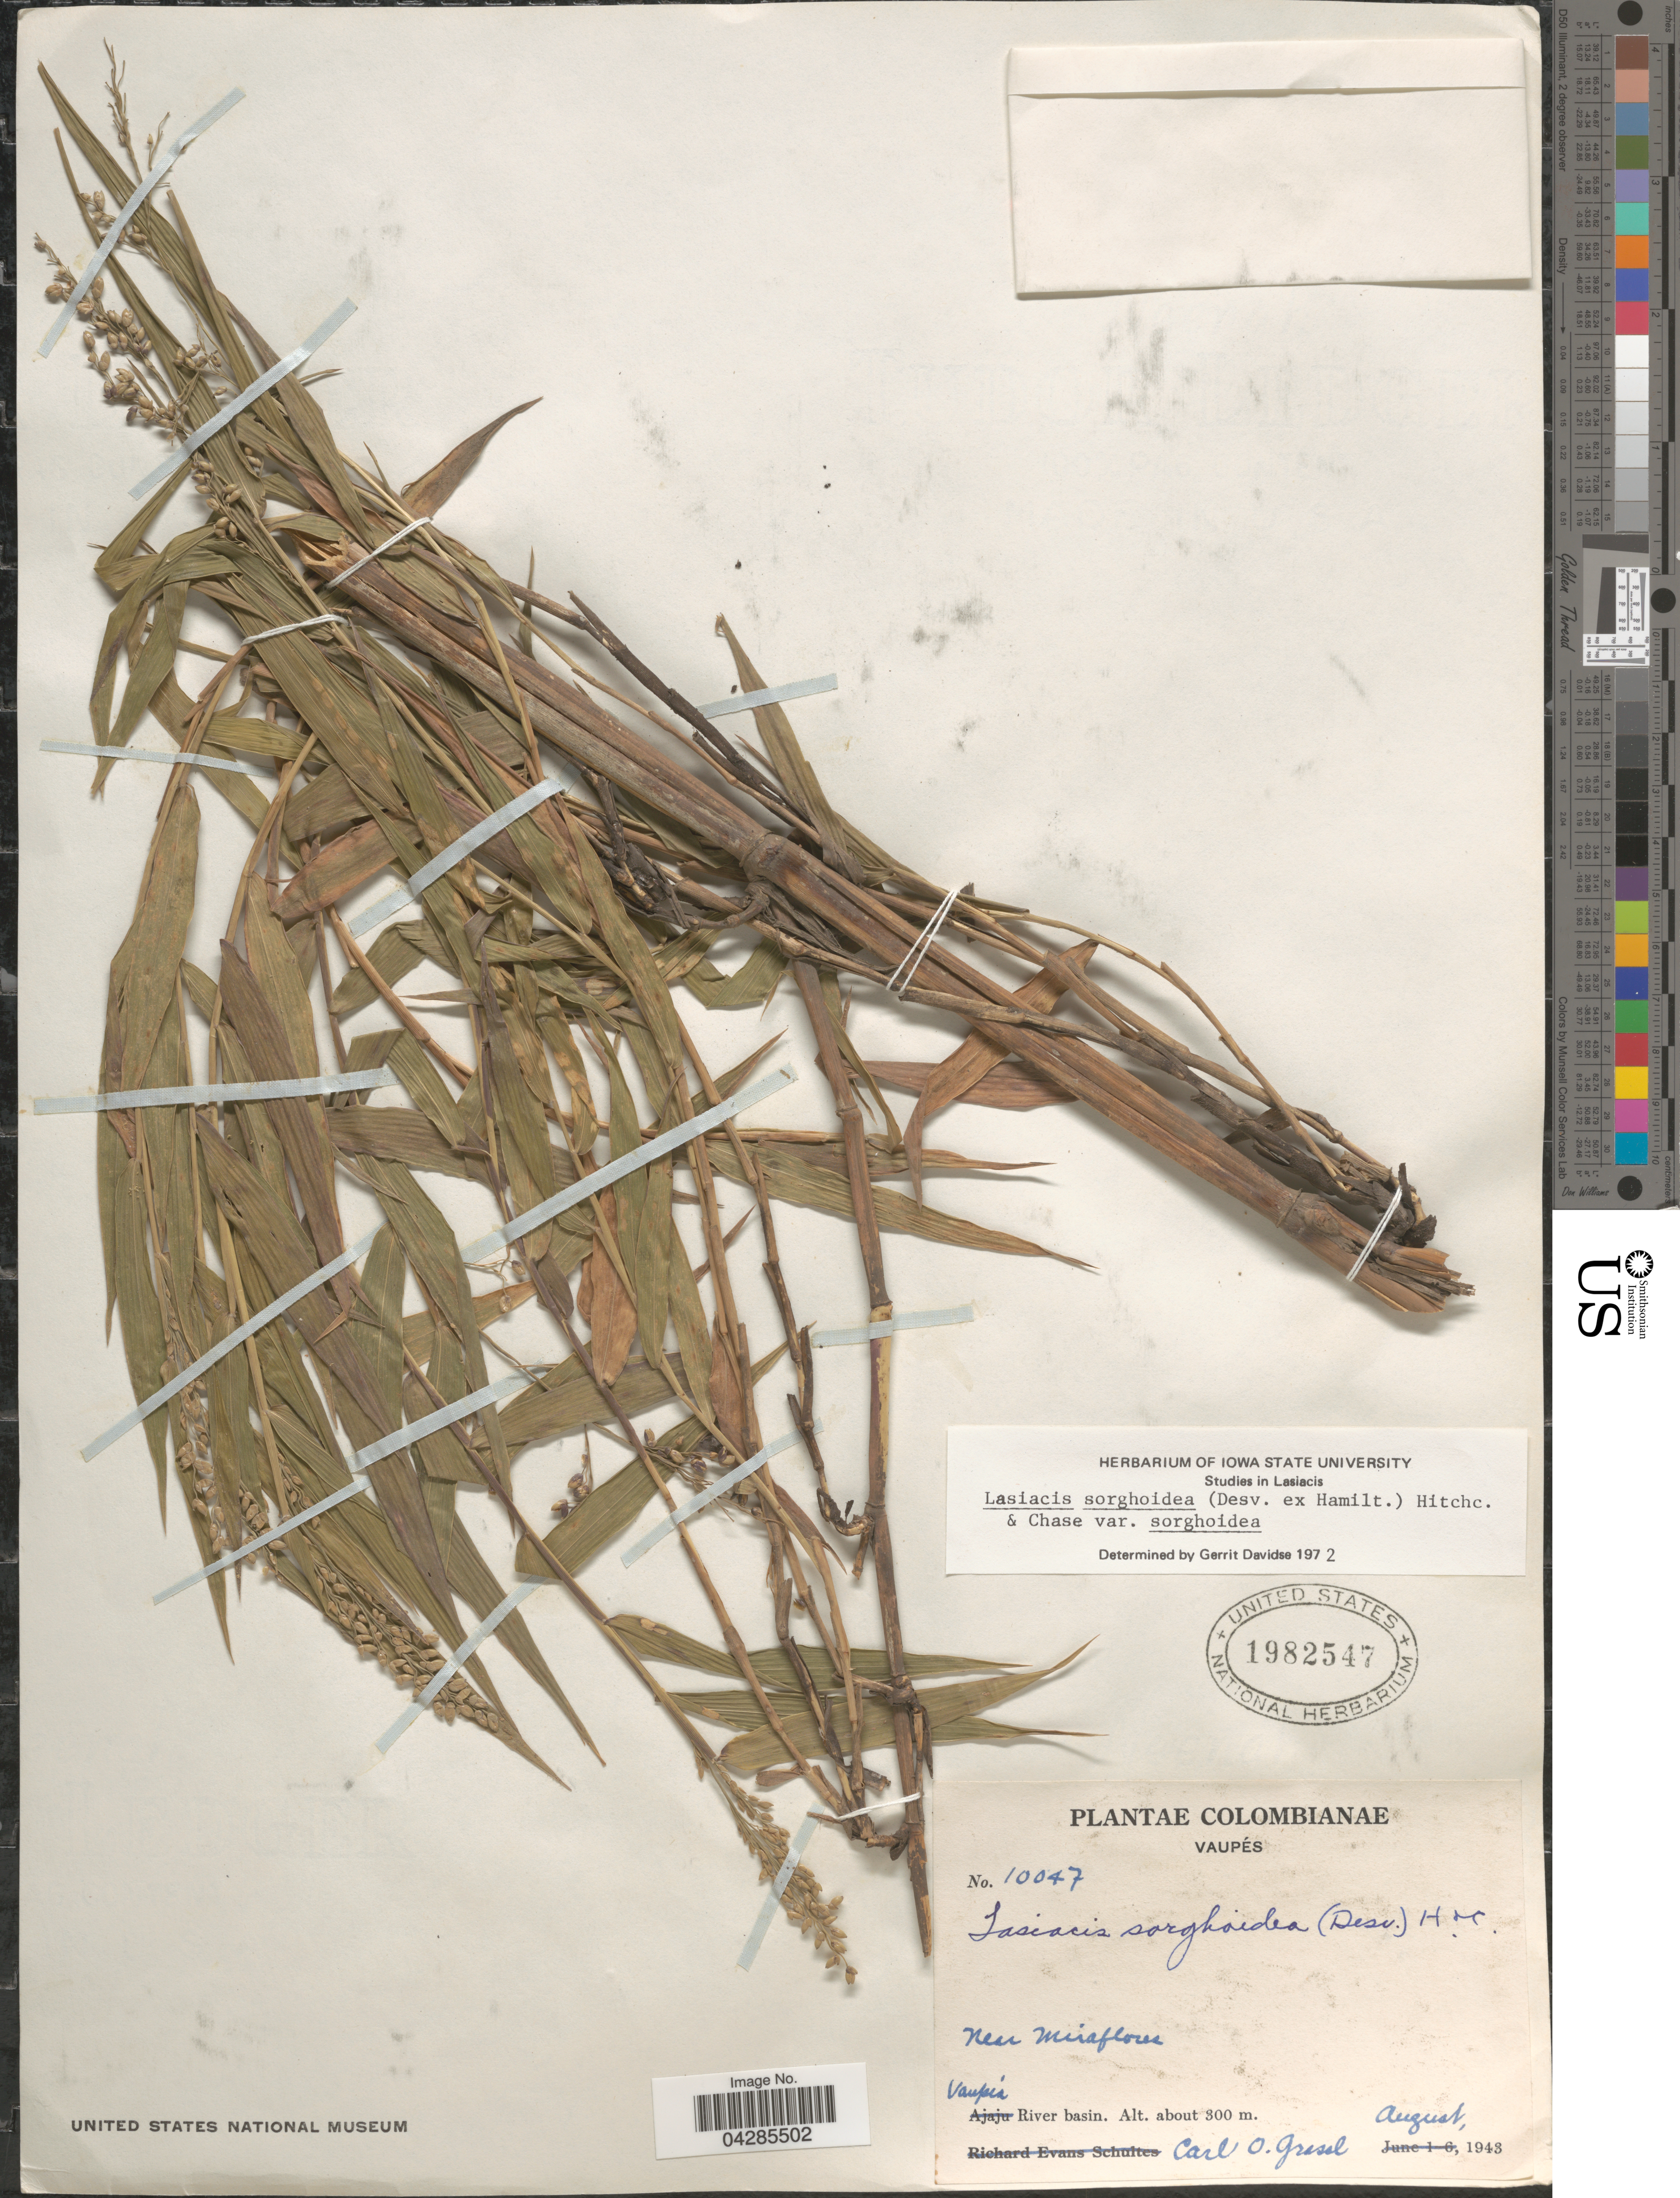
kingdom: Plantae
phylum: Tracheophyta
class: Liliopsida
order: Poales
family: Poaceae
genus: Lasiacis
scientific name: Lasiacis sorghoidea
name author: (Desv. ex Ham.) Hitchc. & Chase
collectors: C. Grassl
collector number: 10047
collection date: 1943-08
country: Colombia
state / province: Vaupés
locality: Near Miraflores. Vaupés River basin.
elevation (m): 300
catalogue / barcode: US 1982547